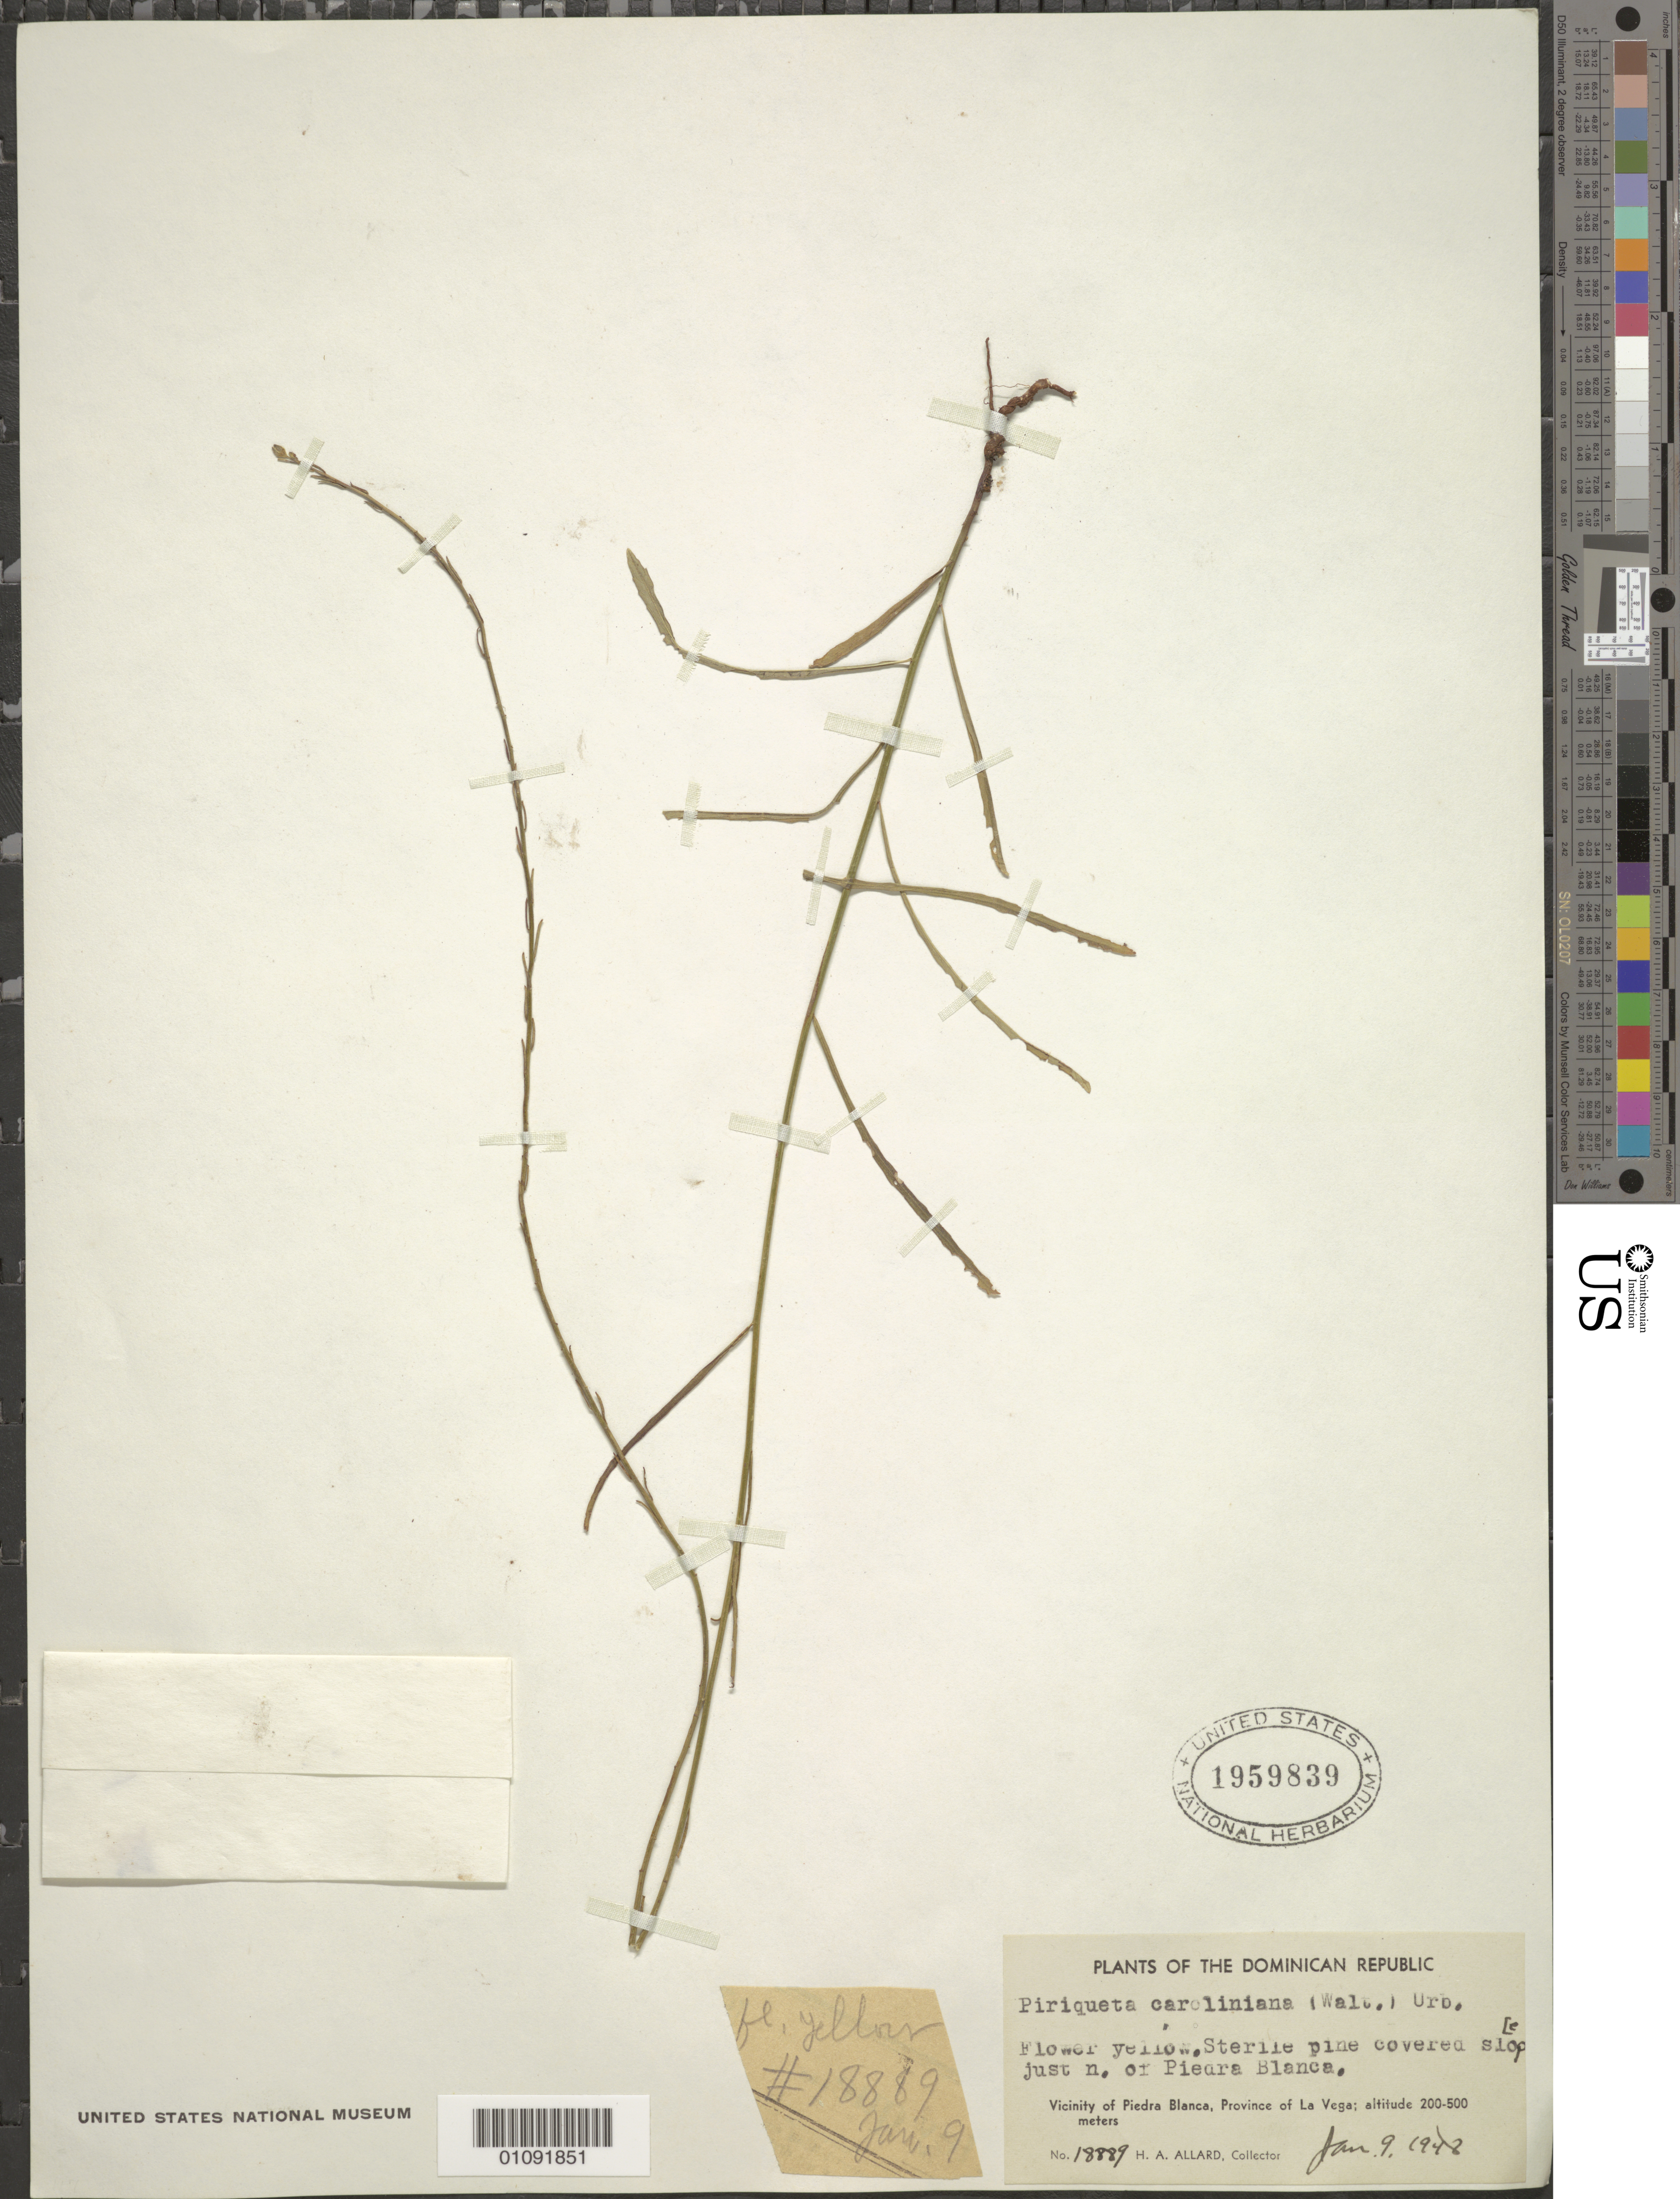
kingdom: Plantae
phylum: Tracheophyta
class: Magnoliopsida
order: Malpighiales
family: Turneraceae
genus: Piriqueta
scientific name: Piriqueta cistoides subsp. caroliniana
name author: (Walter) Arbo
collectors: H. A. Allard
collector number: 18889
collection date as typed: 09 Jan 1948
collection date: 1948-01-09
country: Dominican Republic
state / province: La Vega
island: Hispaniola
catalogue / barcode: US 1959839